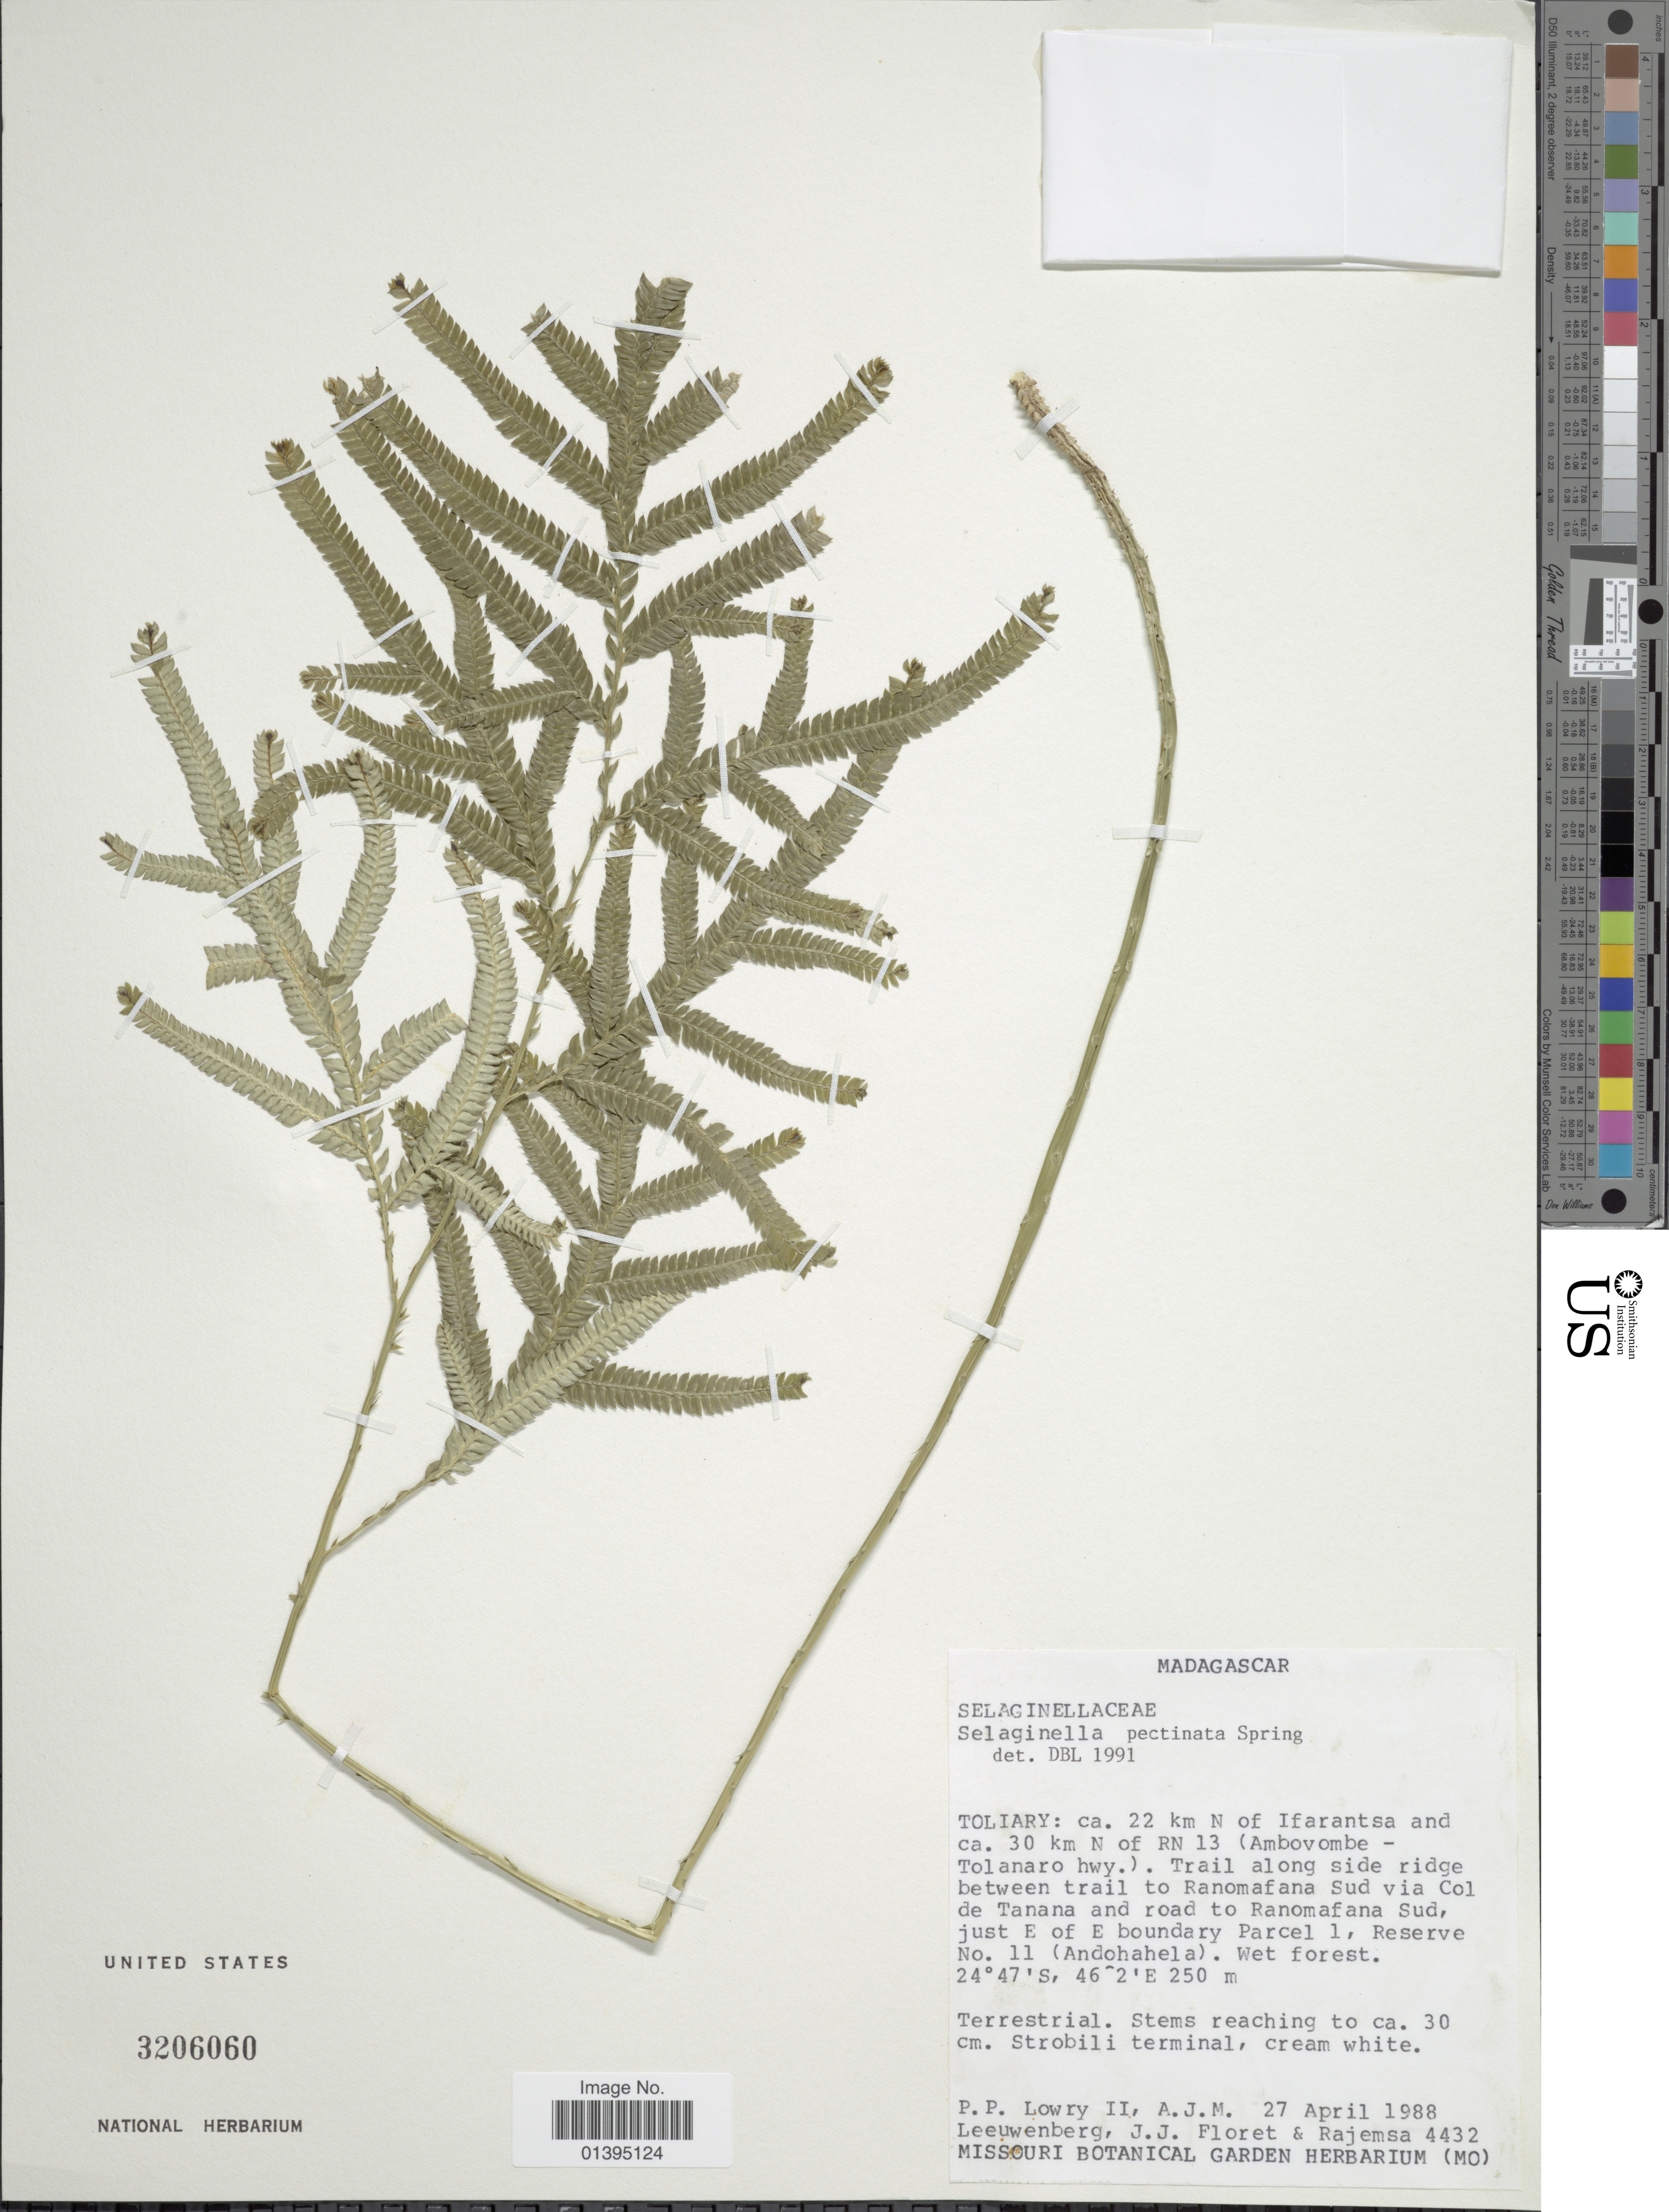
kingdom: Plantae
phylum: Tracheophyta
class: Lycopodiopsida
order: Selaginellales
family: Selaginellaceae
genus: Selaginella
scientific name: Selaginella pectinata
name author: Spring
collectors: P. P. Lowry, A. J. M. Leeuwenberg, J. Floret & -. Rajemsa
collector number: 4432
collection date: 1988-04-27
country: Madagascar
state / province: Anosy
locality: Toliary: ca. 22 km N of Ifarantsa and ca. 30 km N of RN 13 (Ambovombe - Tolonaro hwy), trail along side ridge between trail and road to Ranomafana Sud via Col de Tanana and road to Ranomafana Sud, just E of E boundary Parcel 1, Reserve n. 11 (Andohahela)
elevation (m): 250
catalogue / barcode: US 3206060